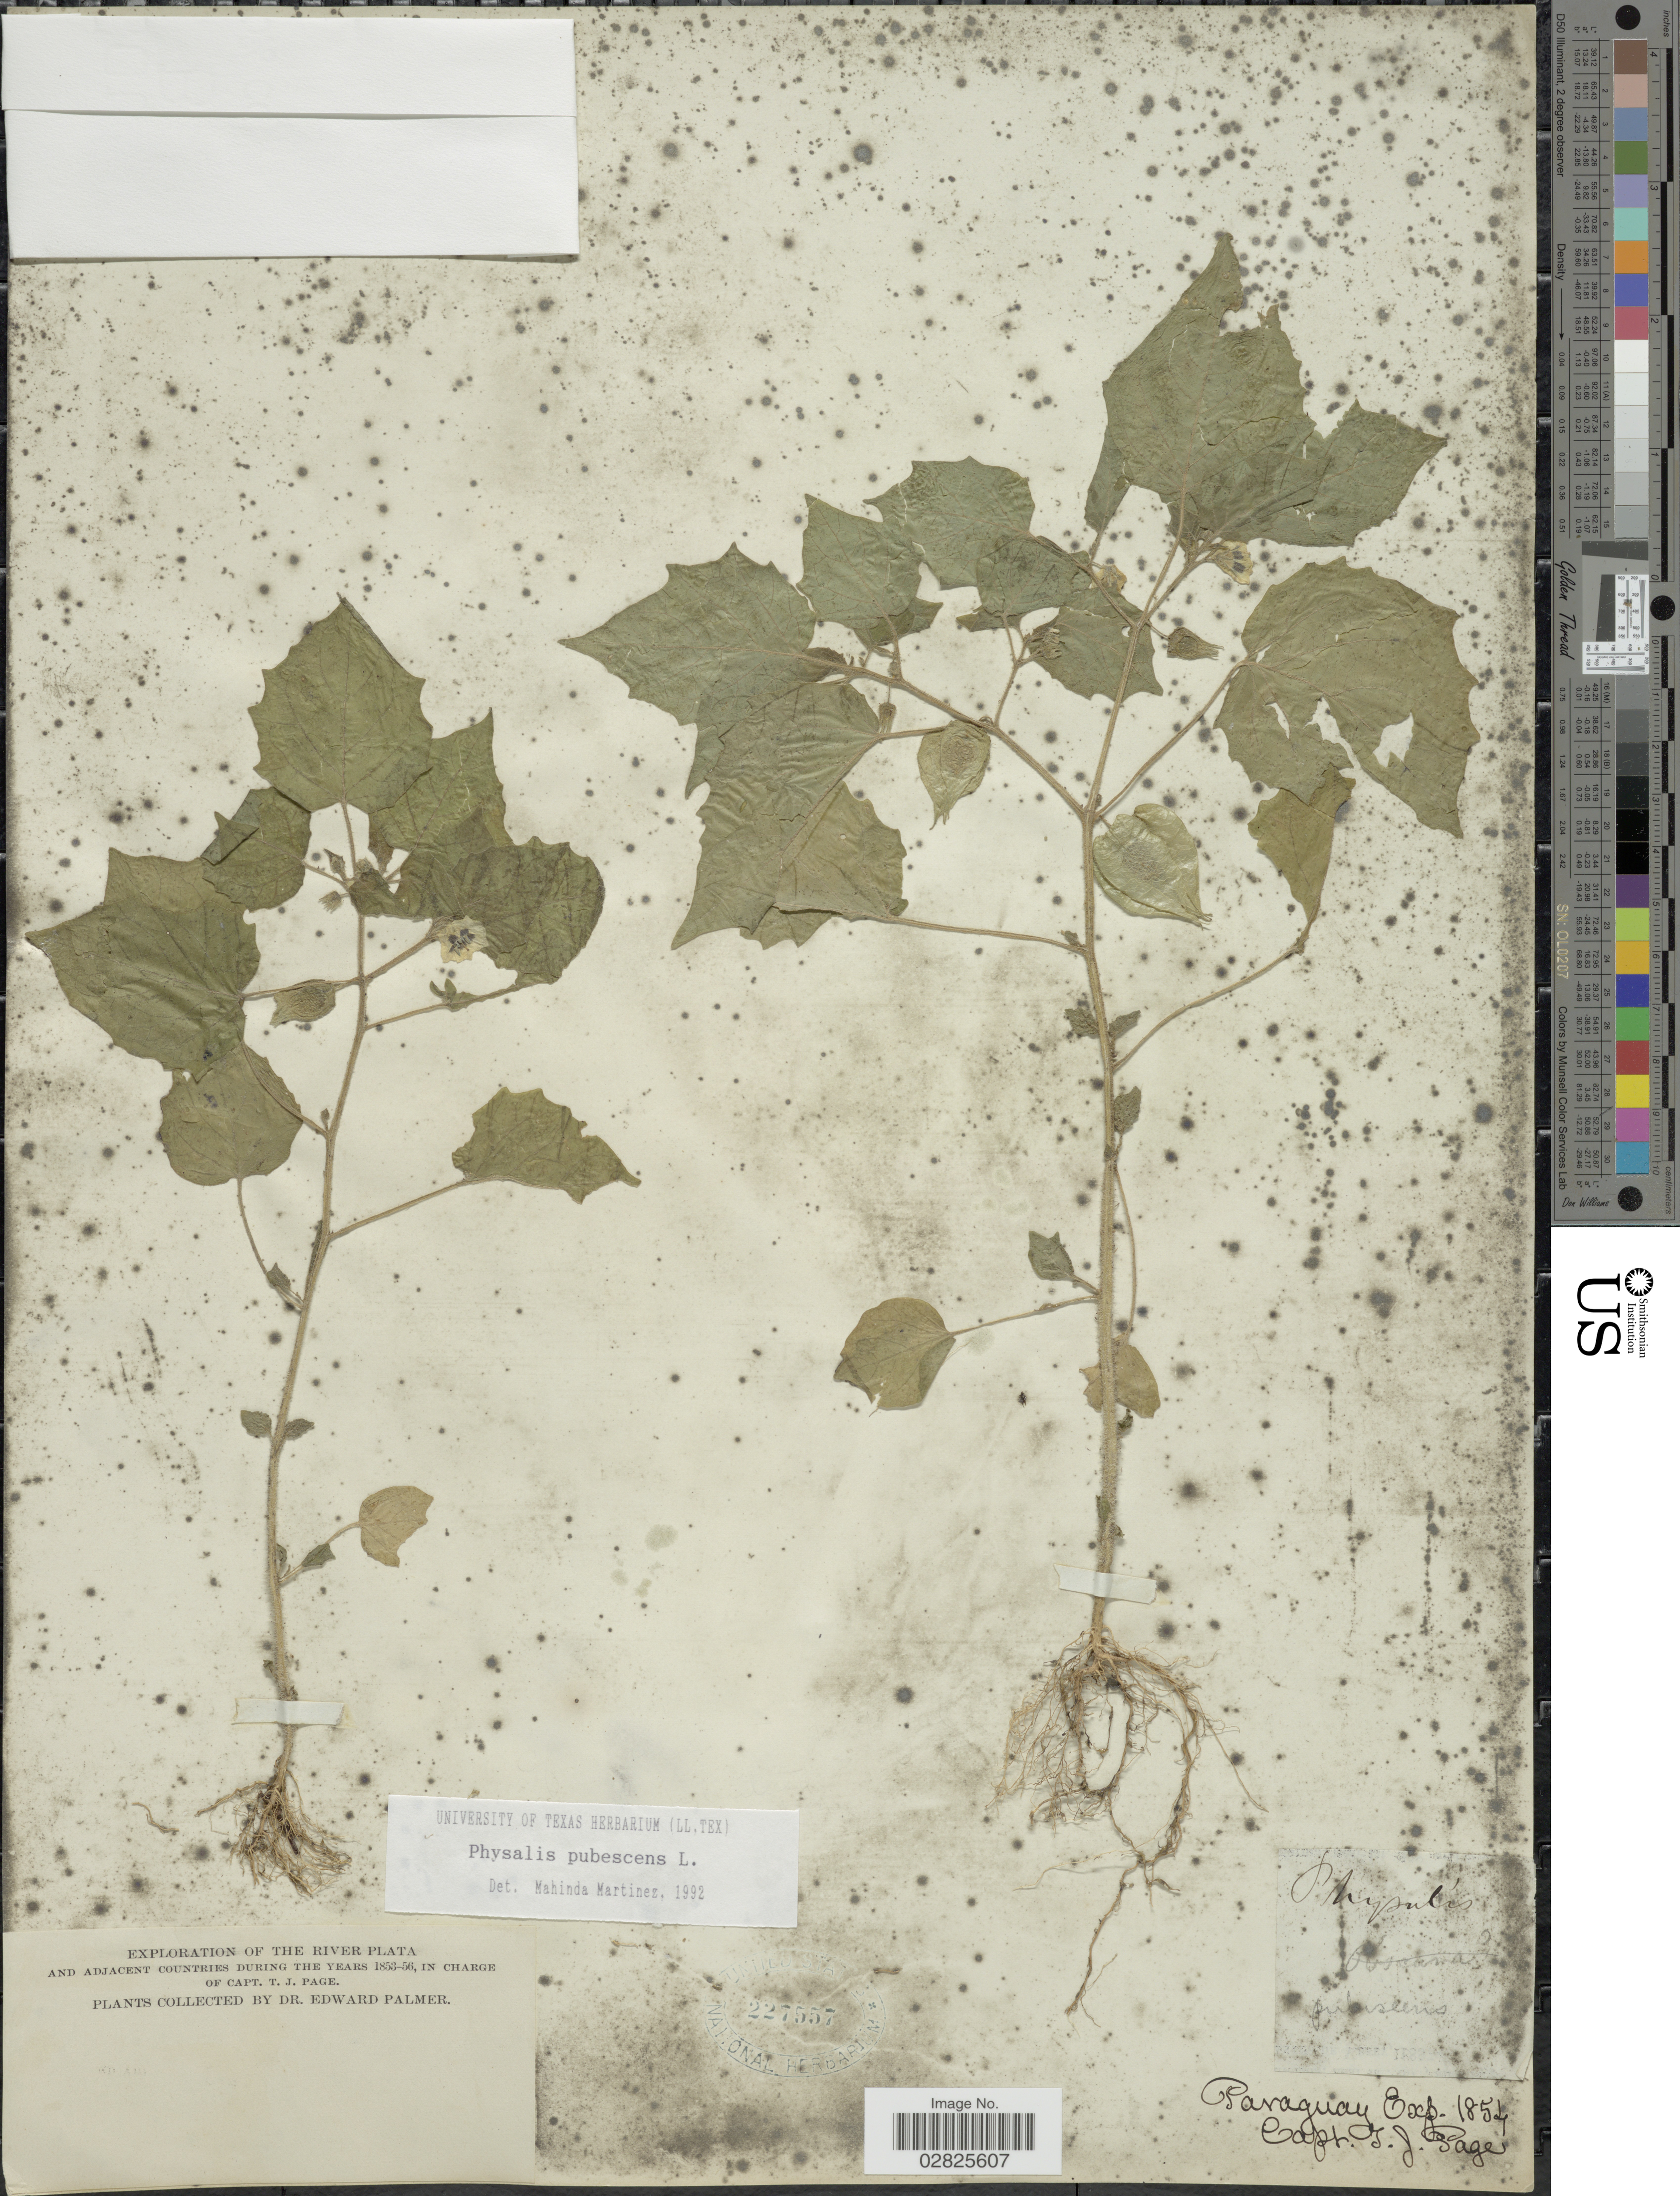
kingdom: Plantae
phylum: Tracheophyta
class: Magnoliopsida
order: Solanales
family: Solanaceae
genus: Physalis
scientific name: Physalis pubescens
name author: L.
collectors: E. Palmer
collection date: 1854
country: Paraguay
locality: The River Plata and adjacent countries.